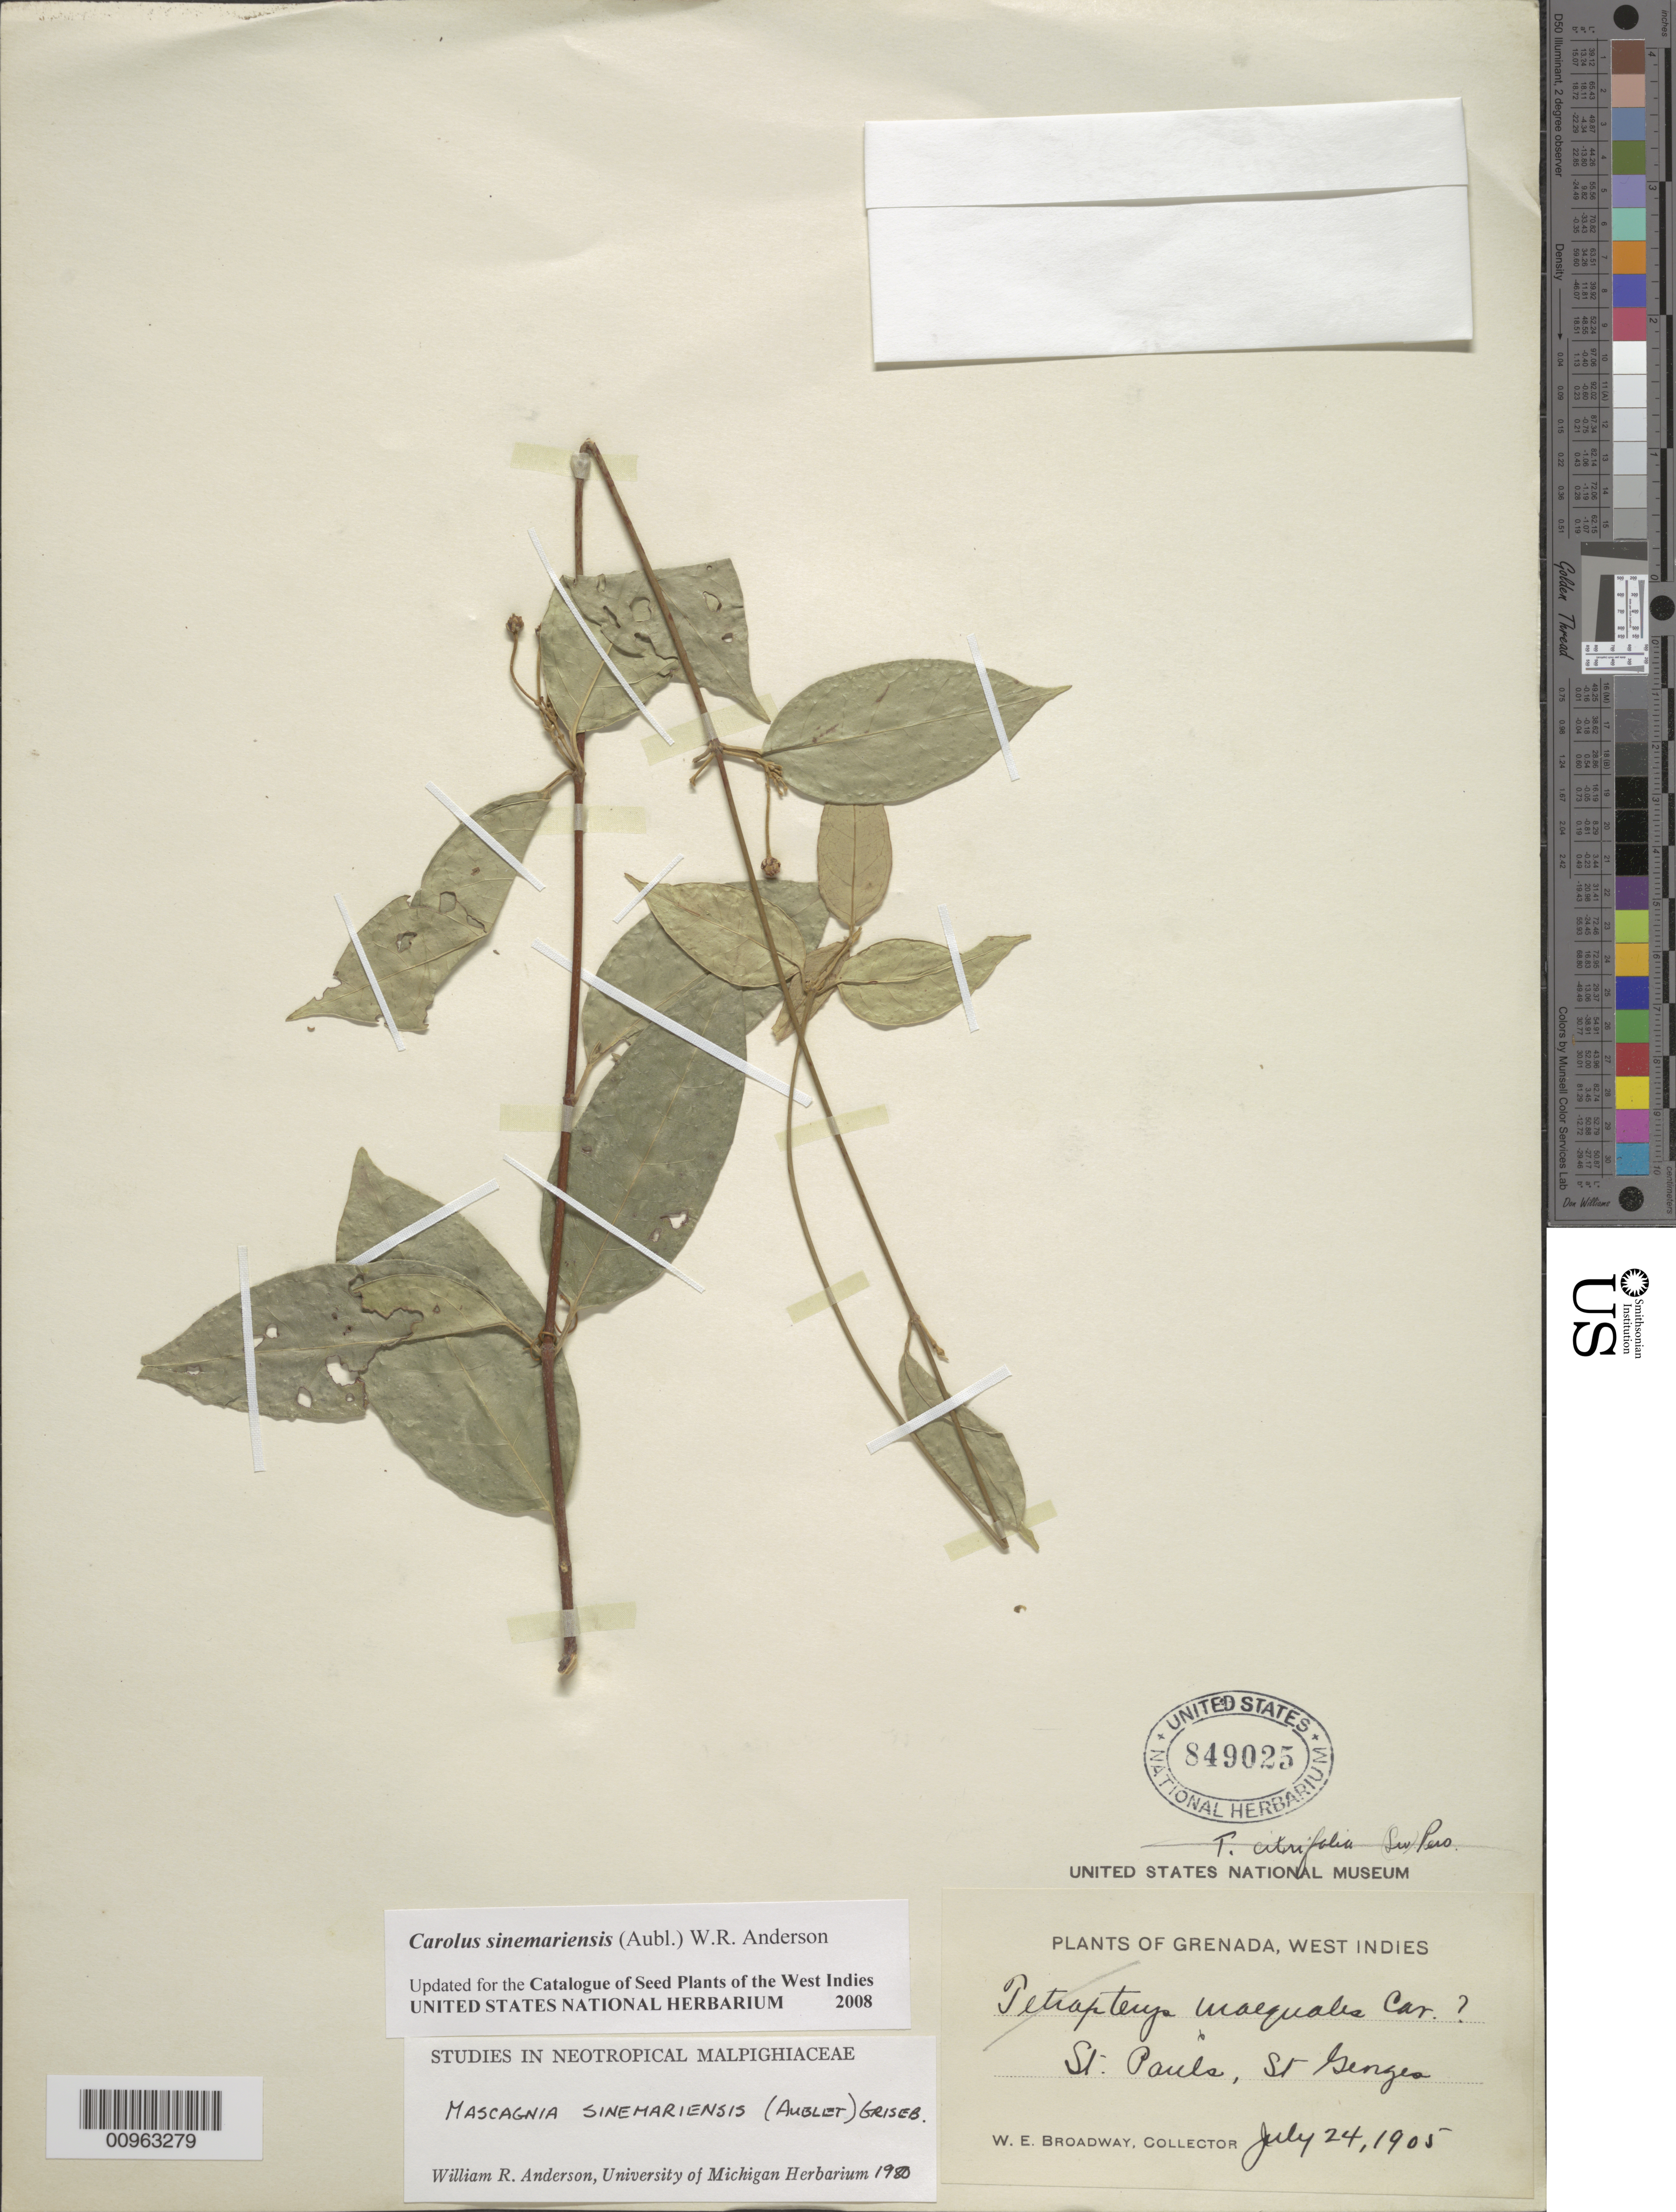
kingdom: Plantae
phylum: Tracheophyta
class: Magnoliopsida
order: Malpighiales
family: Malpighiaceae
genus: Carolus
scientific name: Carolus sinemariensis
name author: (Aubl.) W.R. Anderson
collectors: W. E. Broadway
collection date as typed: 24 Jul 1905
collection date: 1905-07-24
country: Grenada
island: Grenada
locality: St. Pauls, St. Georges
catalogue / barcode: US 849025